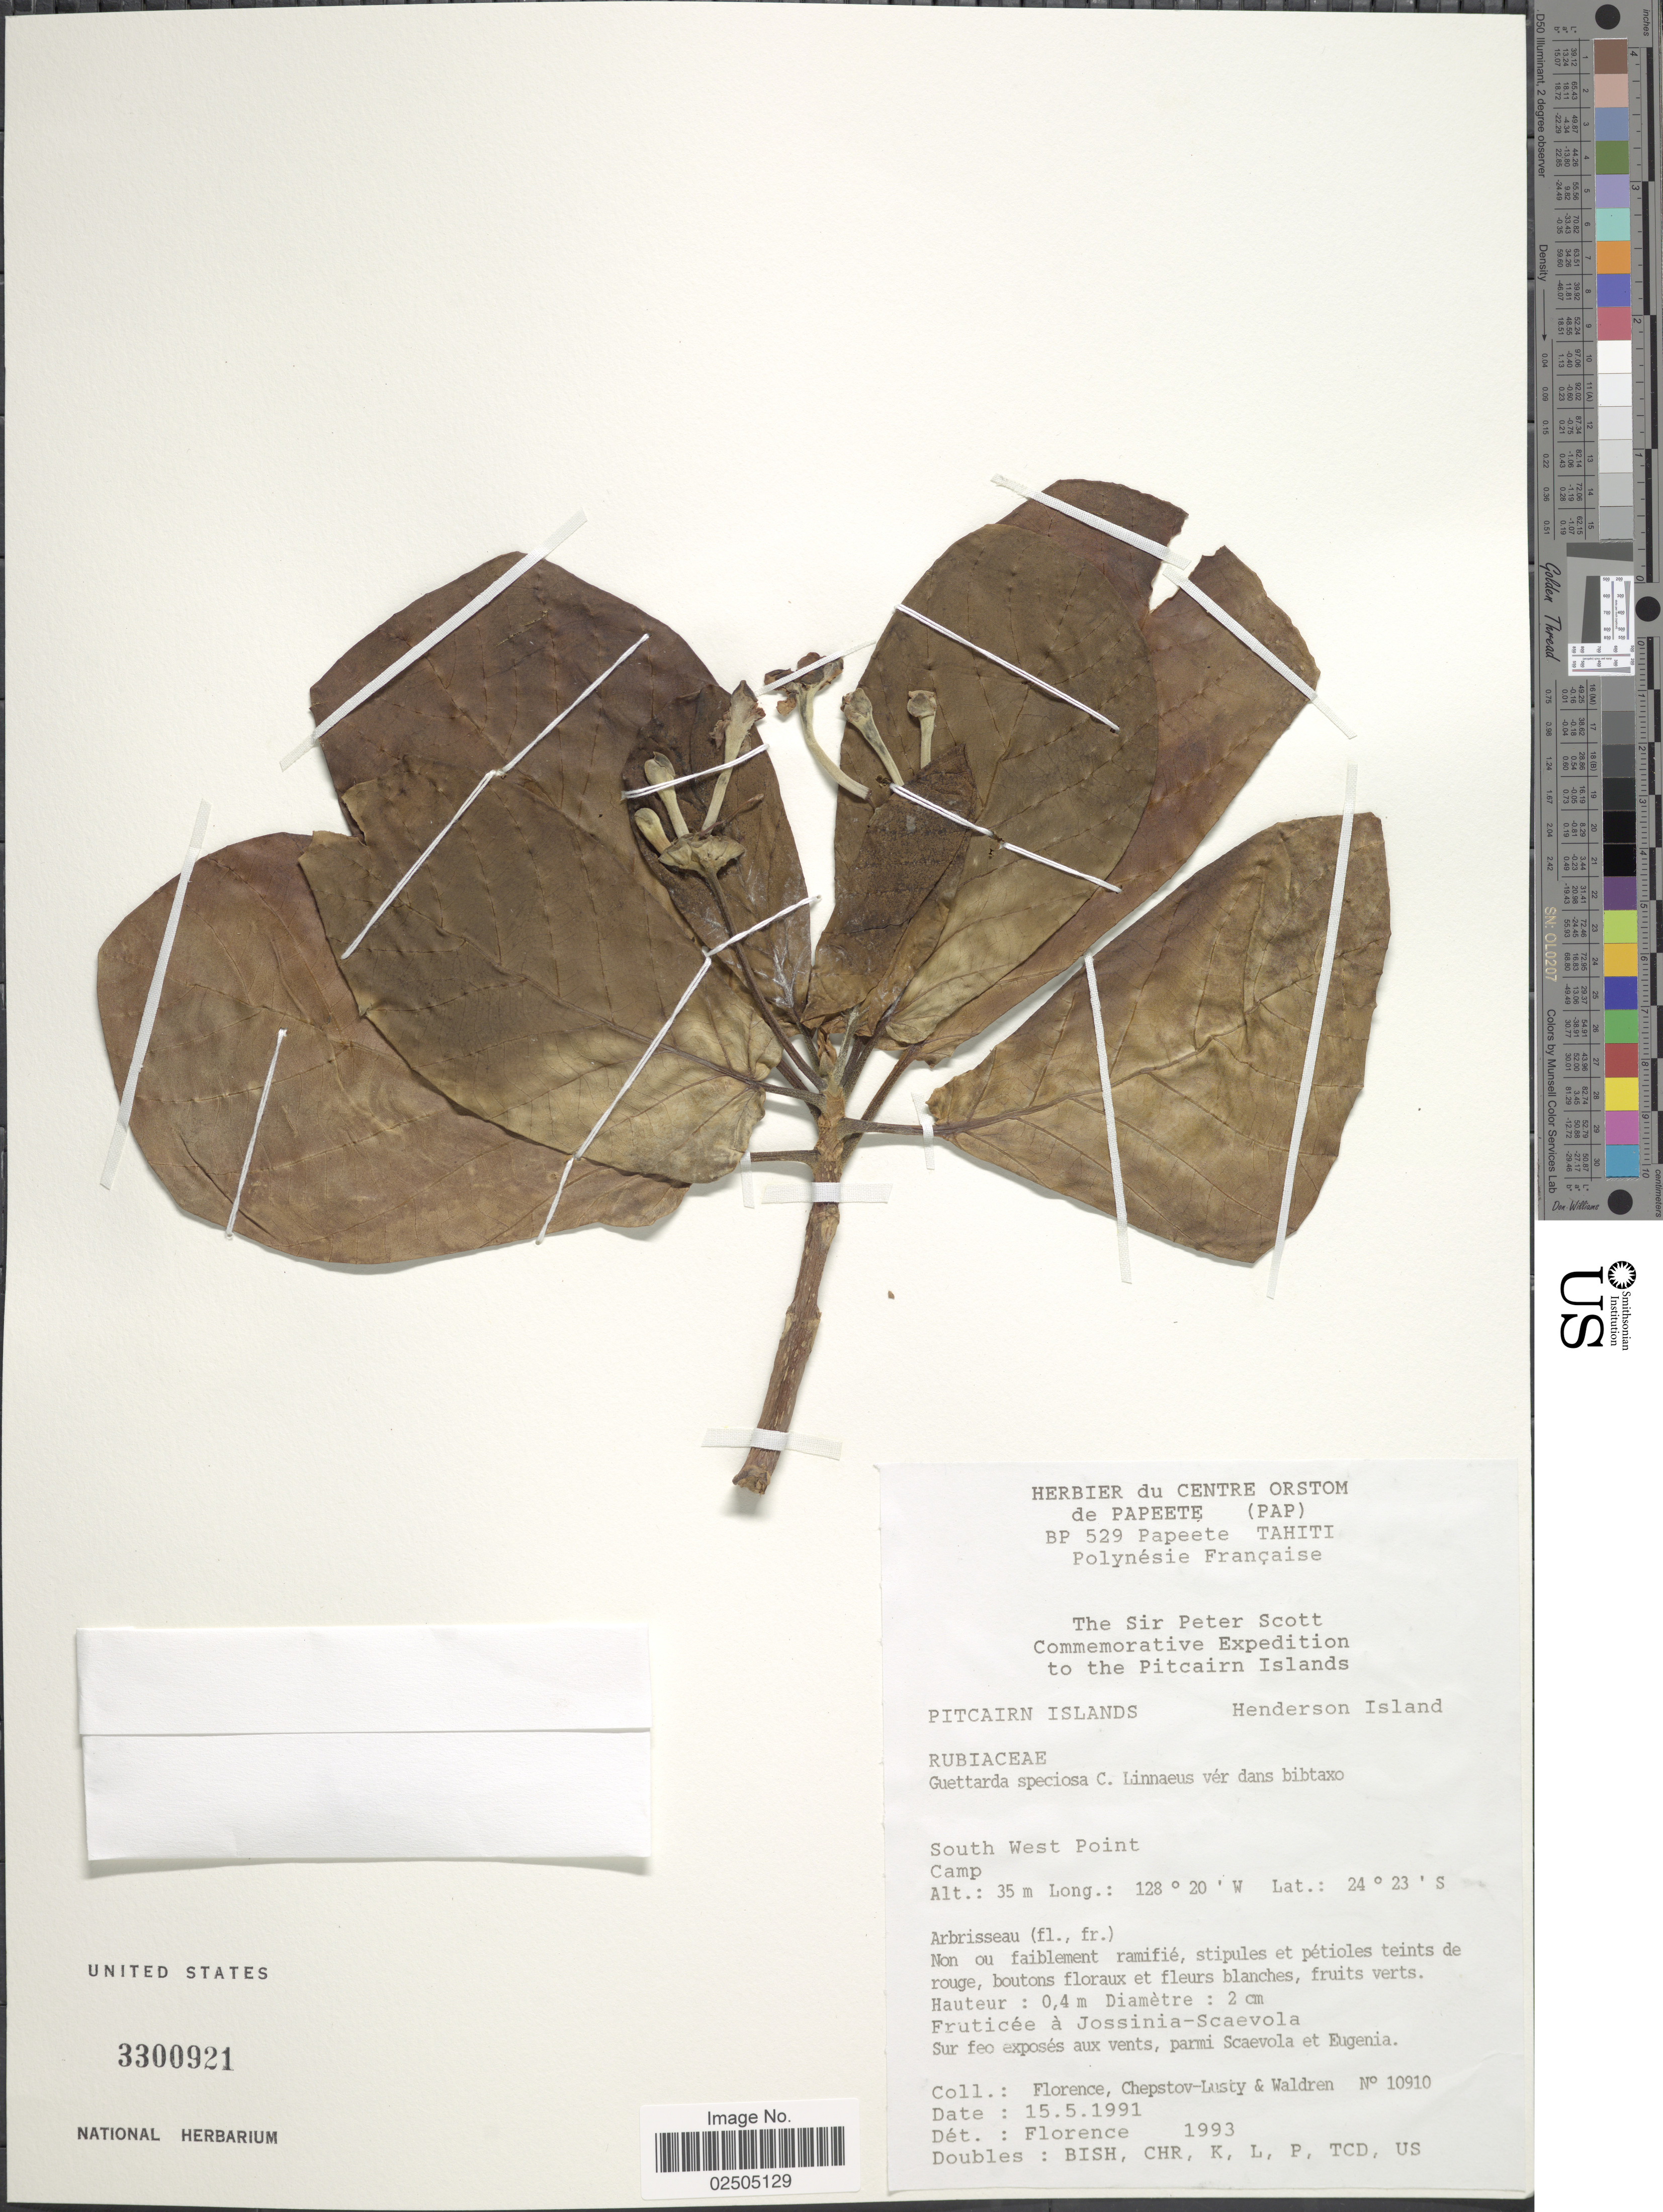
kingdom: Plantae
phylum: Tracheophyta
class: Magnoliopsida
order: Gentianales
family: Rubiaceae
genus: Guettarda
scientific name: Guettarda speciosa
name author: L.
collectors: -. Florence, -. Chepstov-lusty & Waldren, --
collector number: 1993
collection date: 1991-05-15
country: French Polynesia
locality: Pitcairn Islands, Henderson Island, South West Point Camp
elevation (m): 35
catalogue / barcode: US 3300921